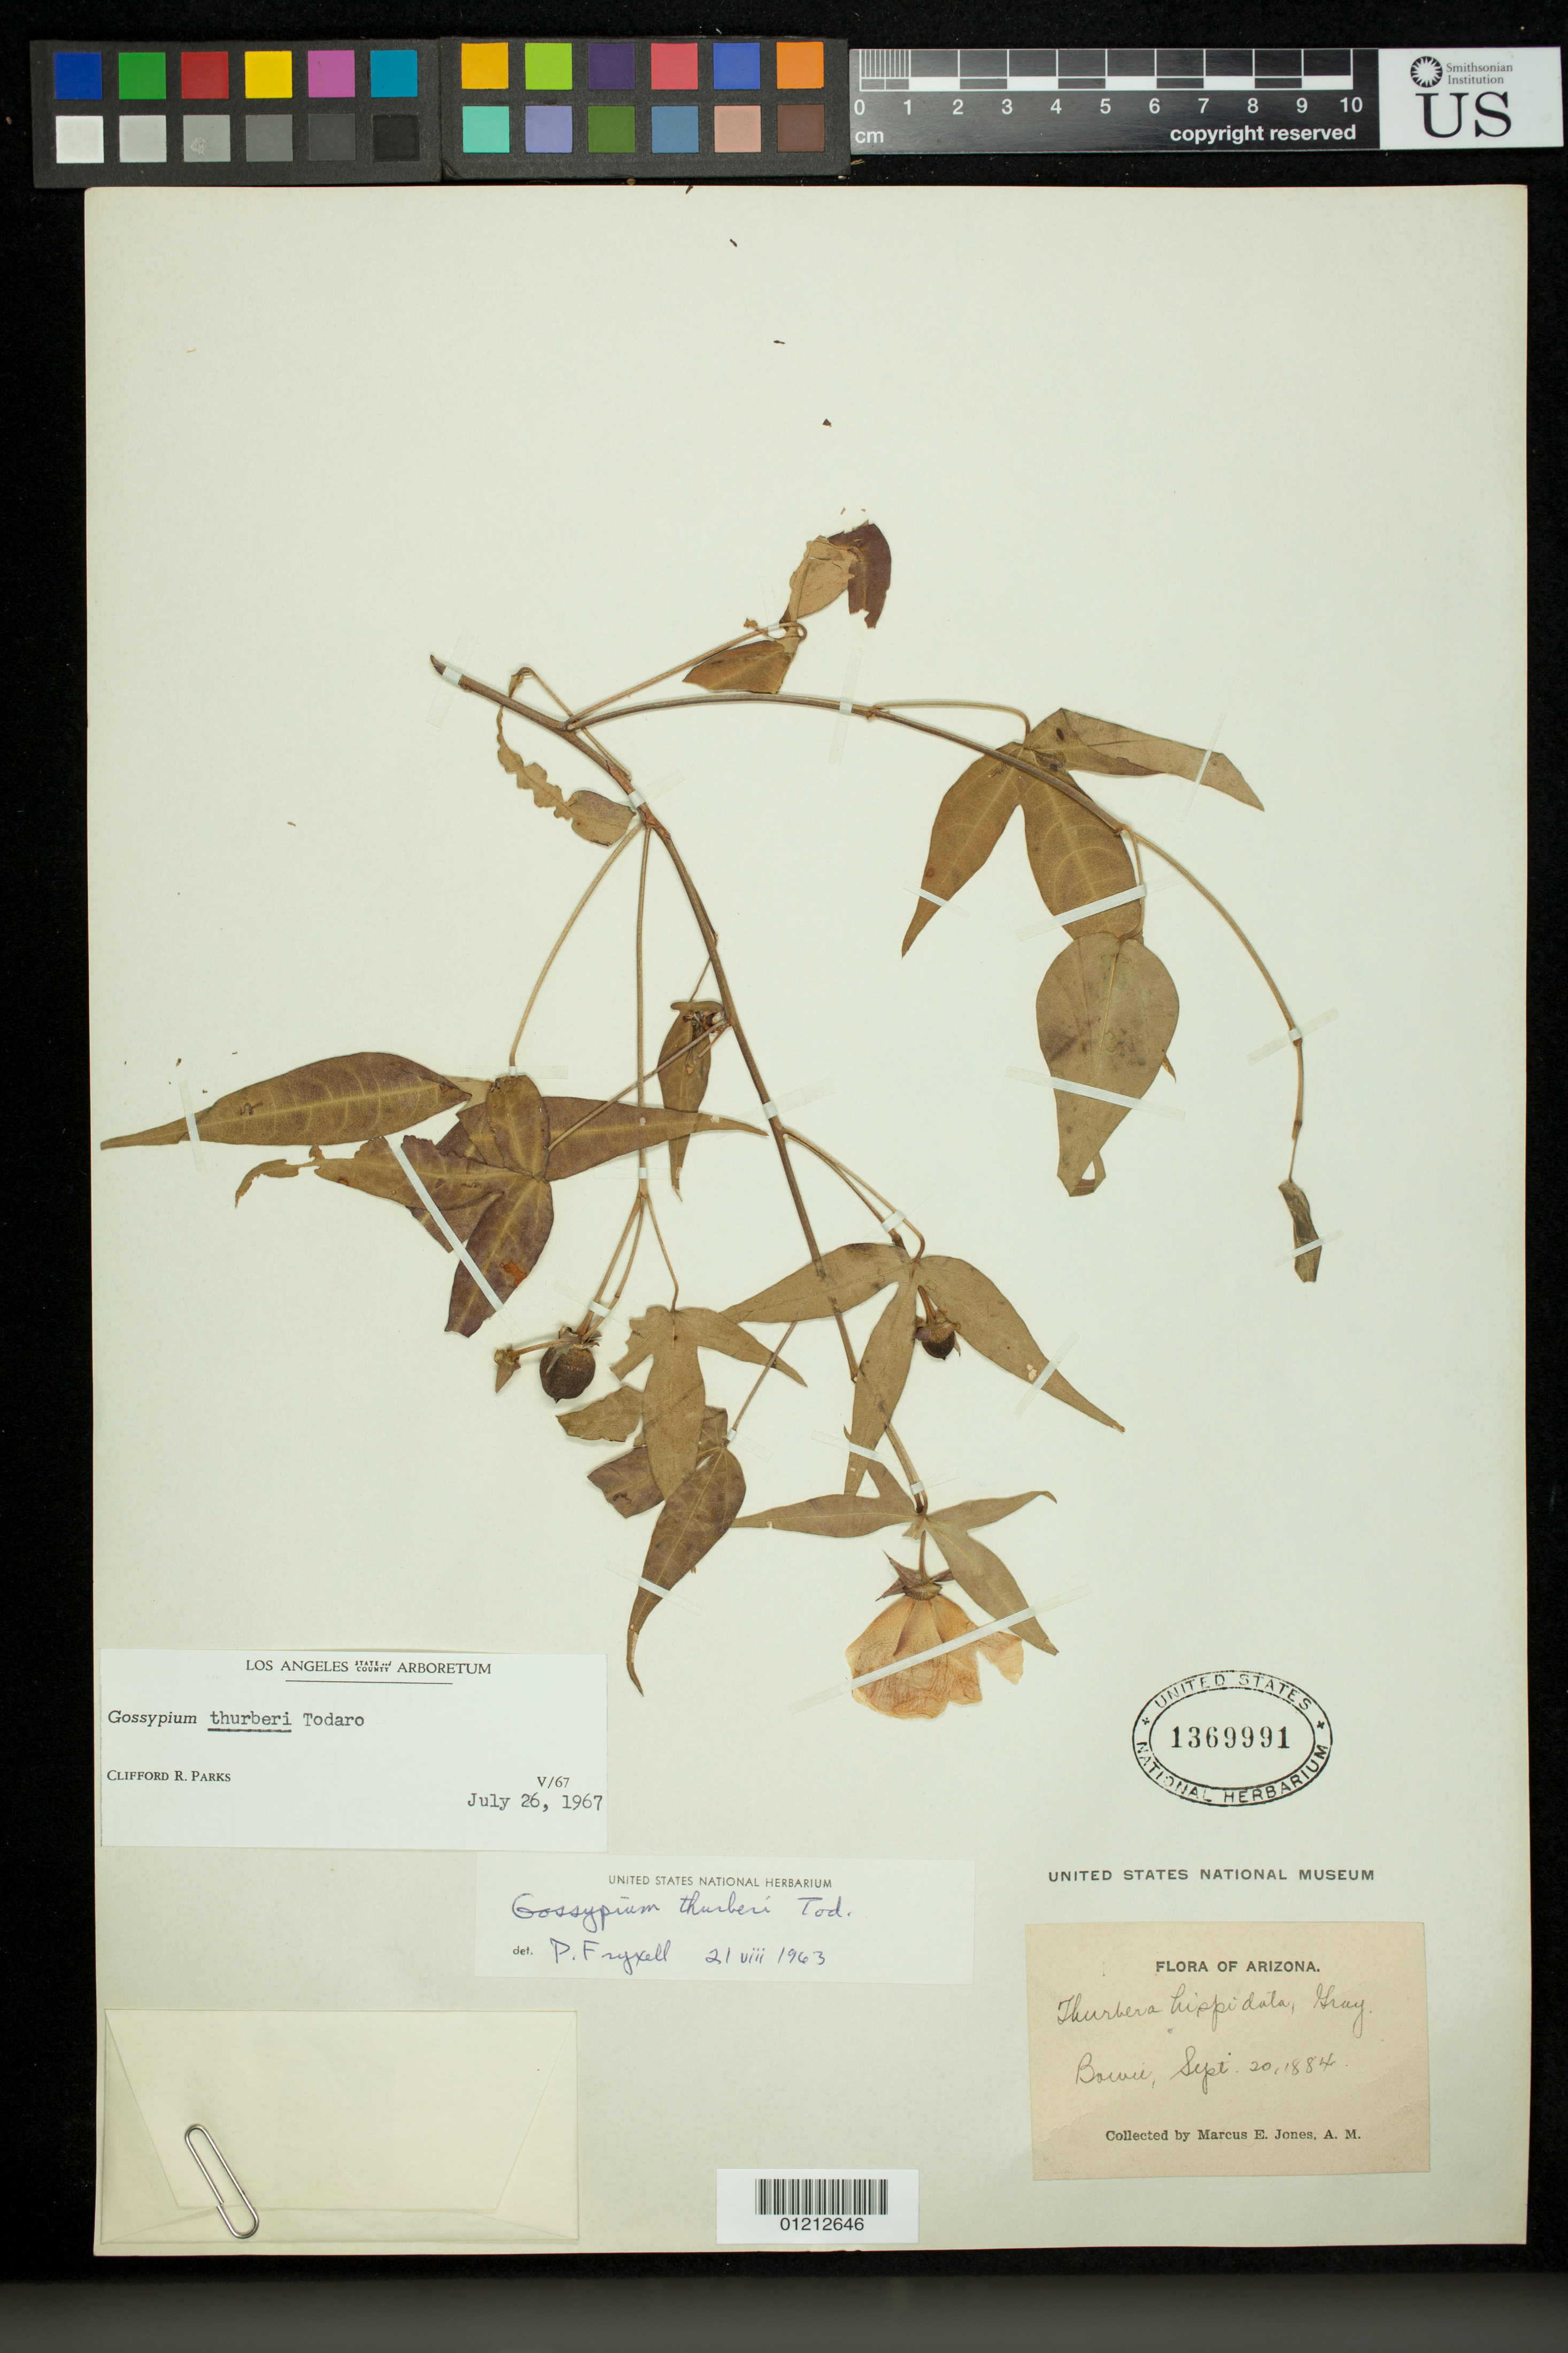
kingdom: Plantae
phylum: Tracheophyta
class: Magnoliopsida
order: Malvales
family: Malvaceae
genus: Gossypium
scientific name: Gossypium thurberi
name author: Tod.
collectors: M. E. Jones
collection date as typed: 20 Sep 1884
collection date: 1884-09-20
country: United States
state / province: Arizona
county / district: Cochise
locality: Bowie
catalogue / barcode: US 1369991